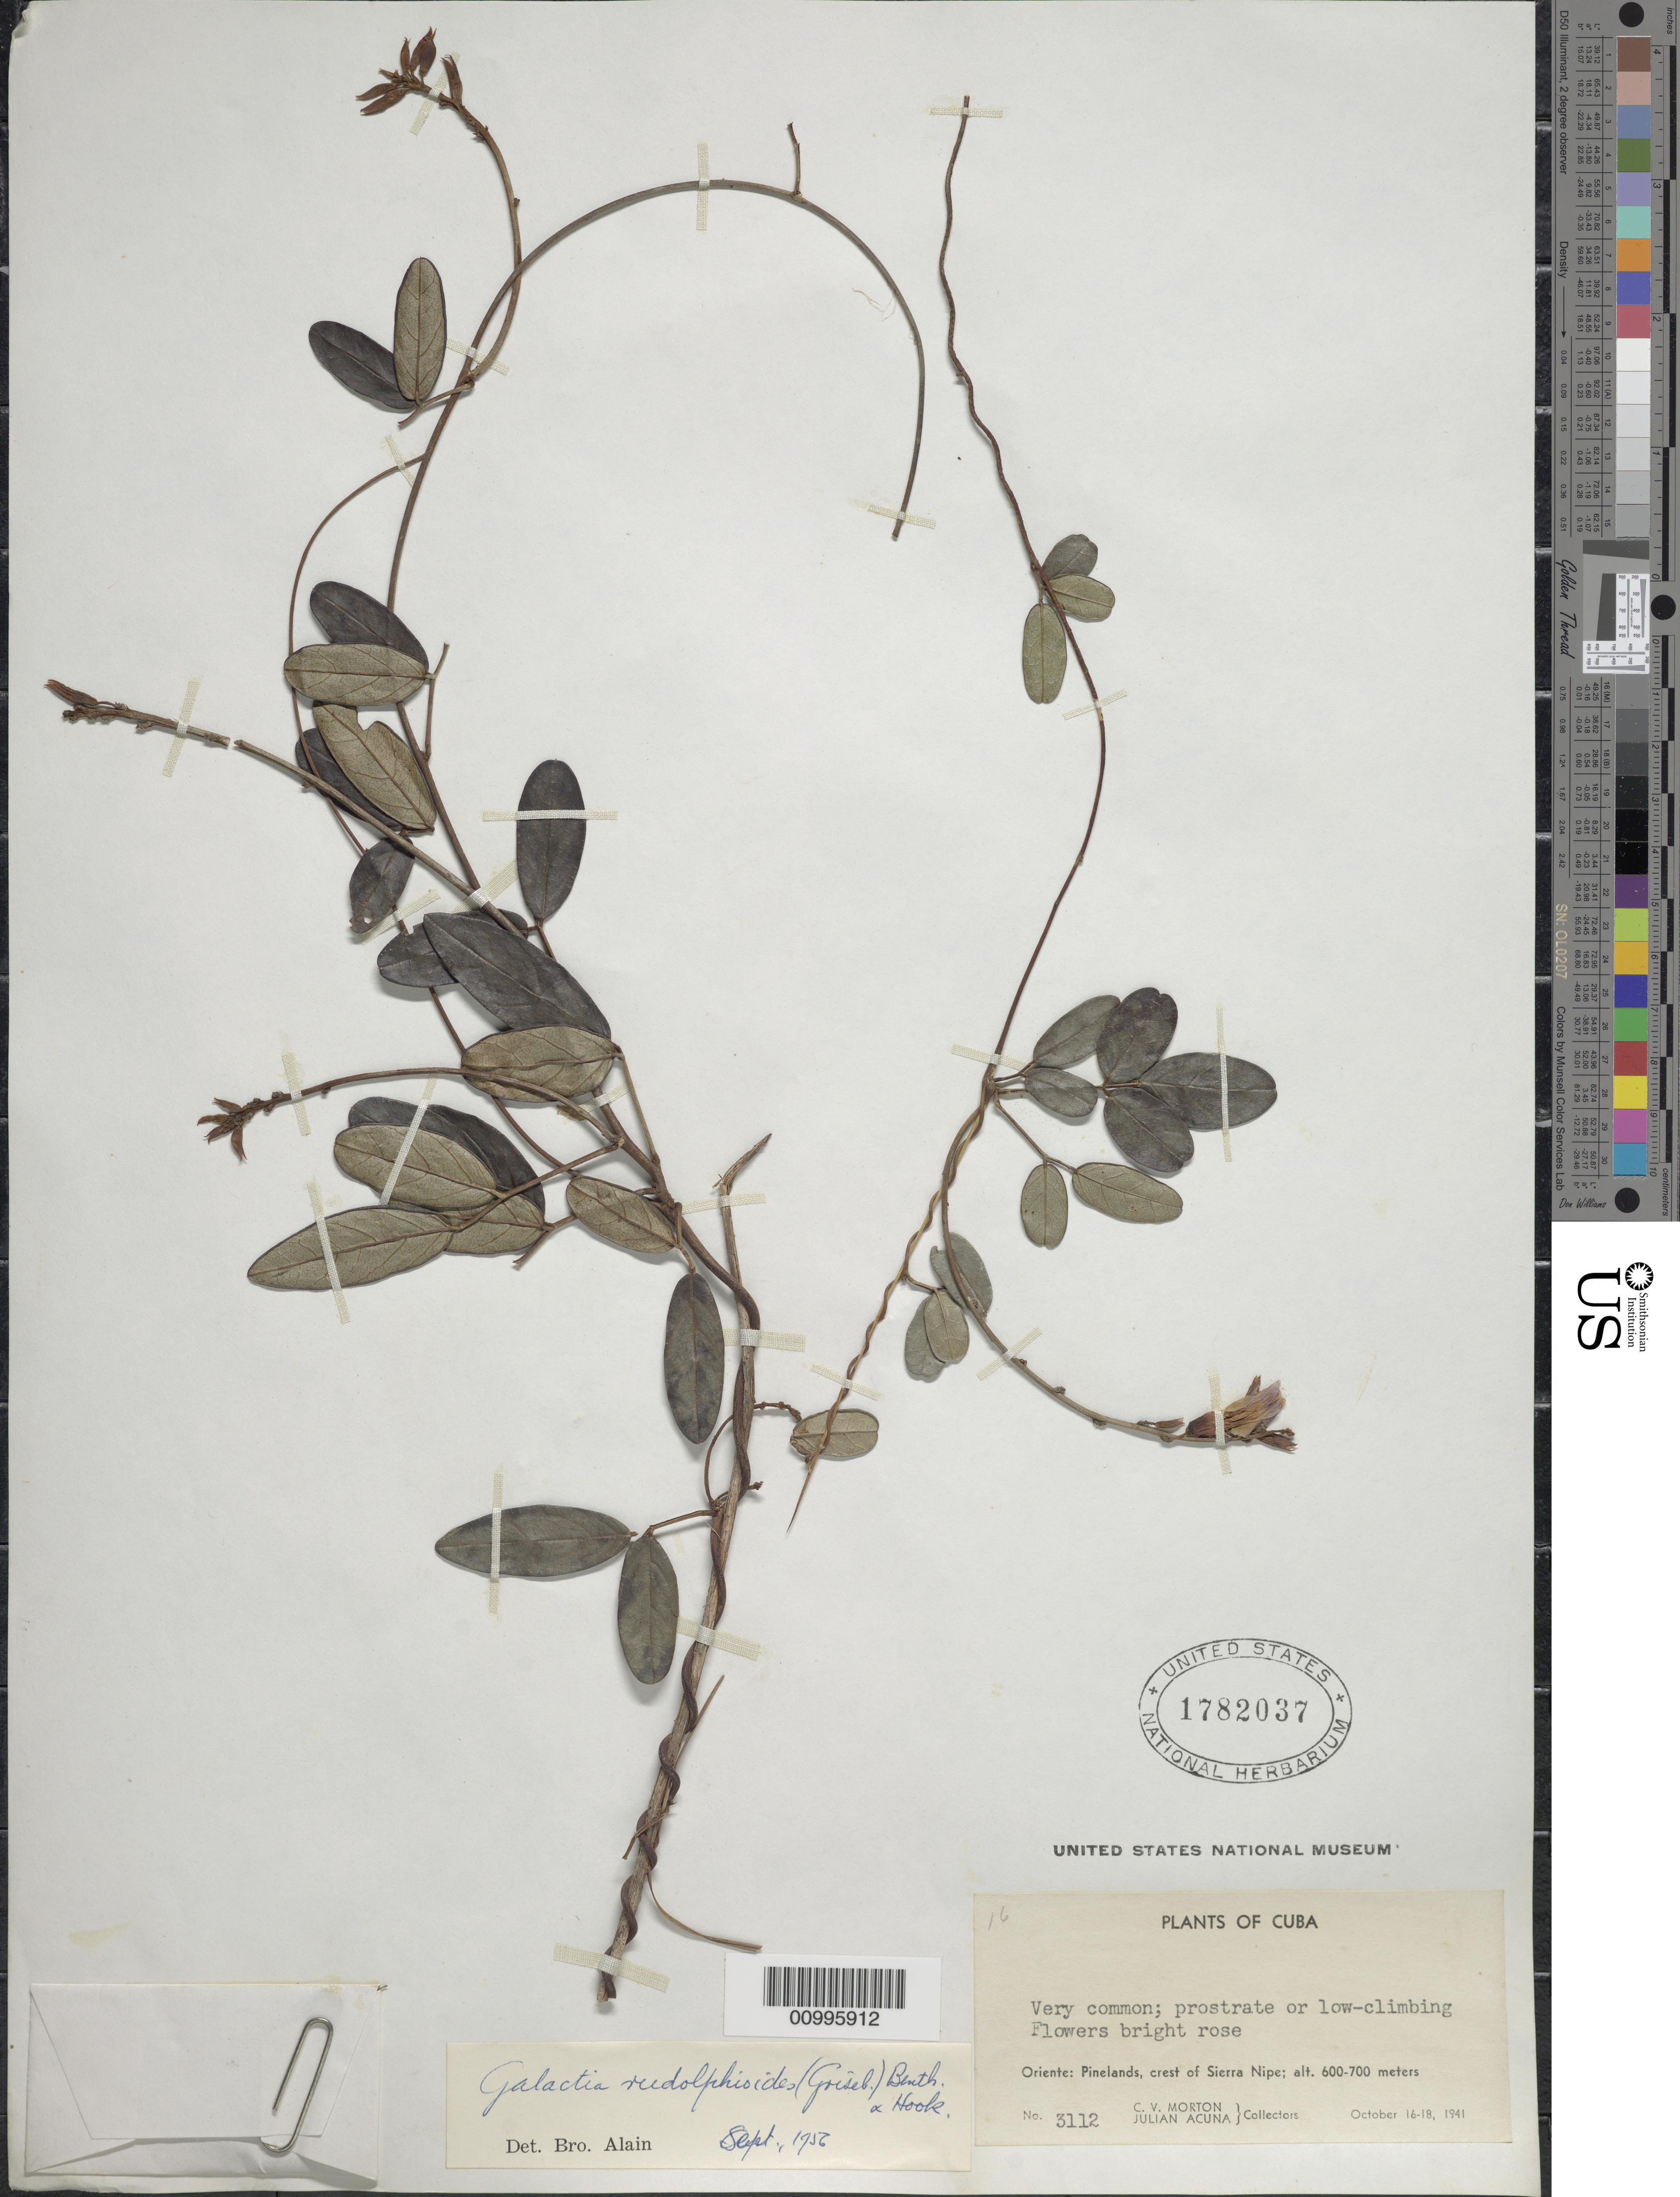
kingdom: Plantae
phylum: Tracheophyta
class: Magnoliopsida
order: Fabales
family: Fabaceae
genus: Rhodopis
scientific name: Rhodopis rudolphioides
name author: (Griseb.) L.P. Queiroz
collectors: C. V. Morton & J. Acuña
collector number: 3112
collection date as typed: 16 Oct 1941 to 18 Oct 1941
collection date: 1941-10-16/1941-10-18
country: Cuba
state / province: Holguín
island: Cuba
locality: Pinelands, crest of Sierra Nipe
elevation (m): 600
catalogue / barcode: US 1782037